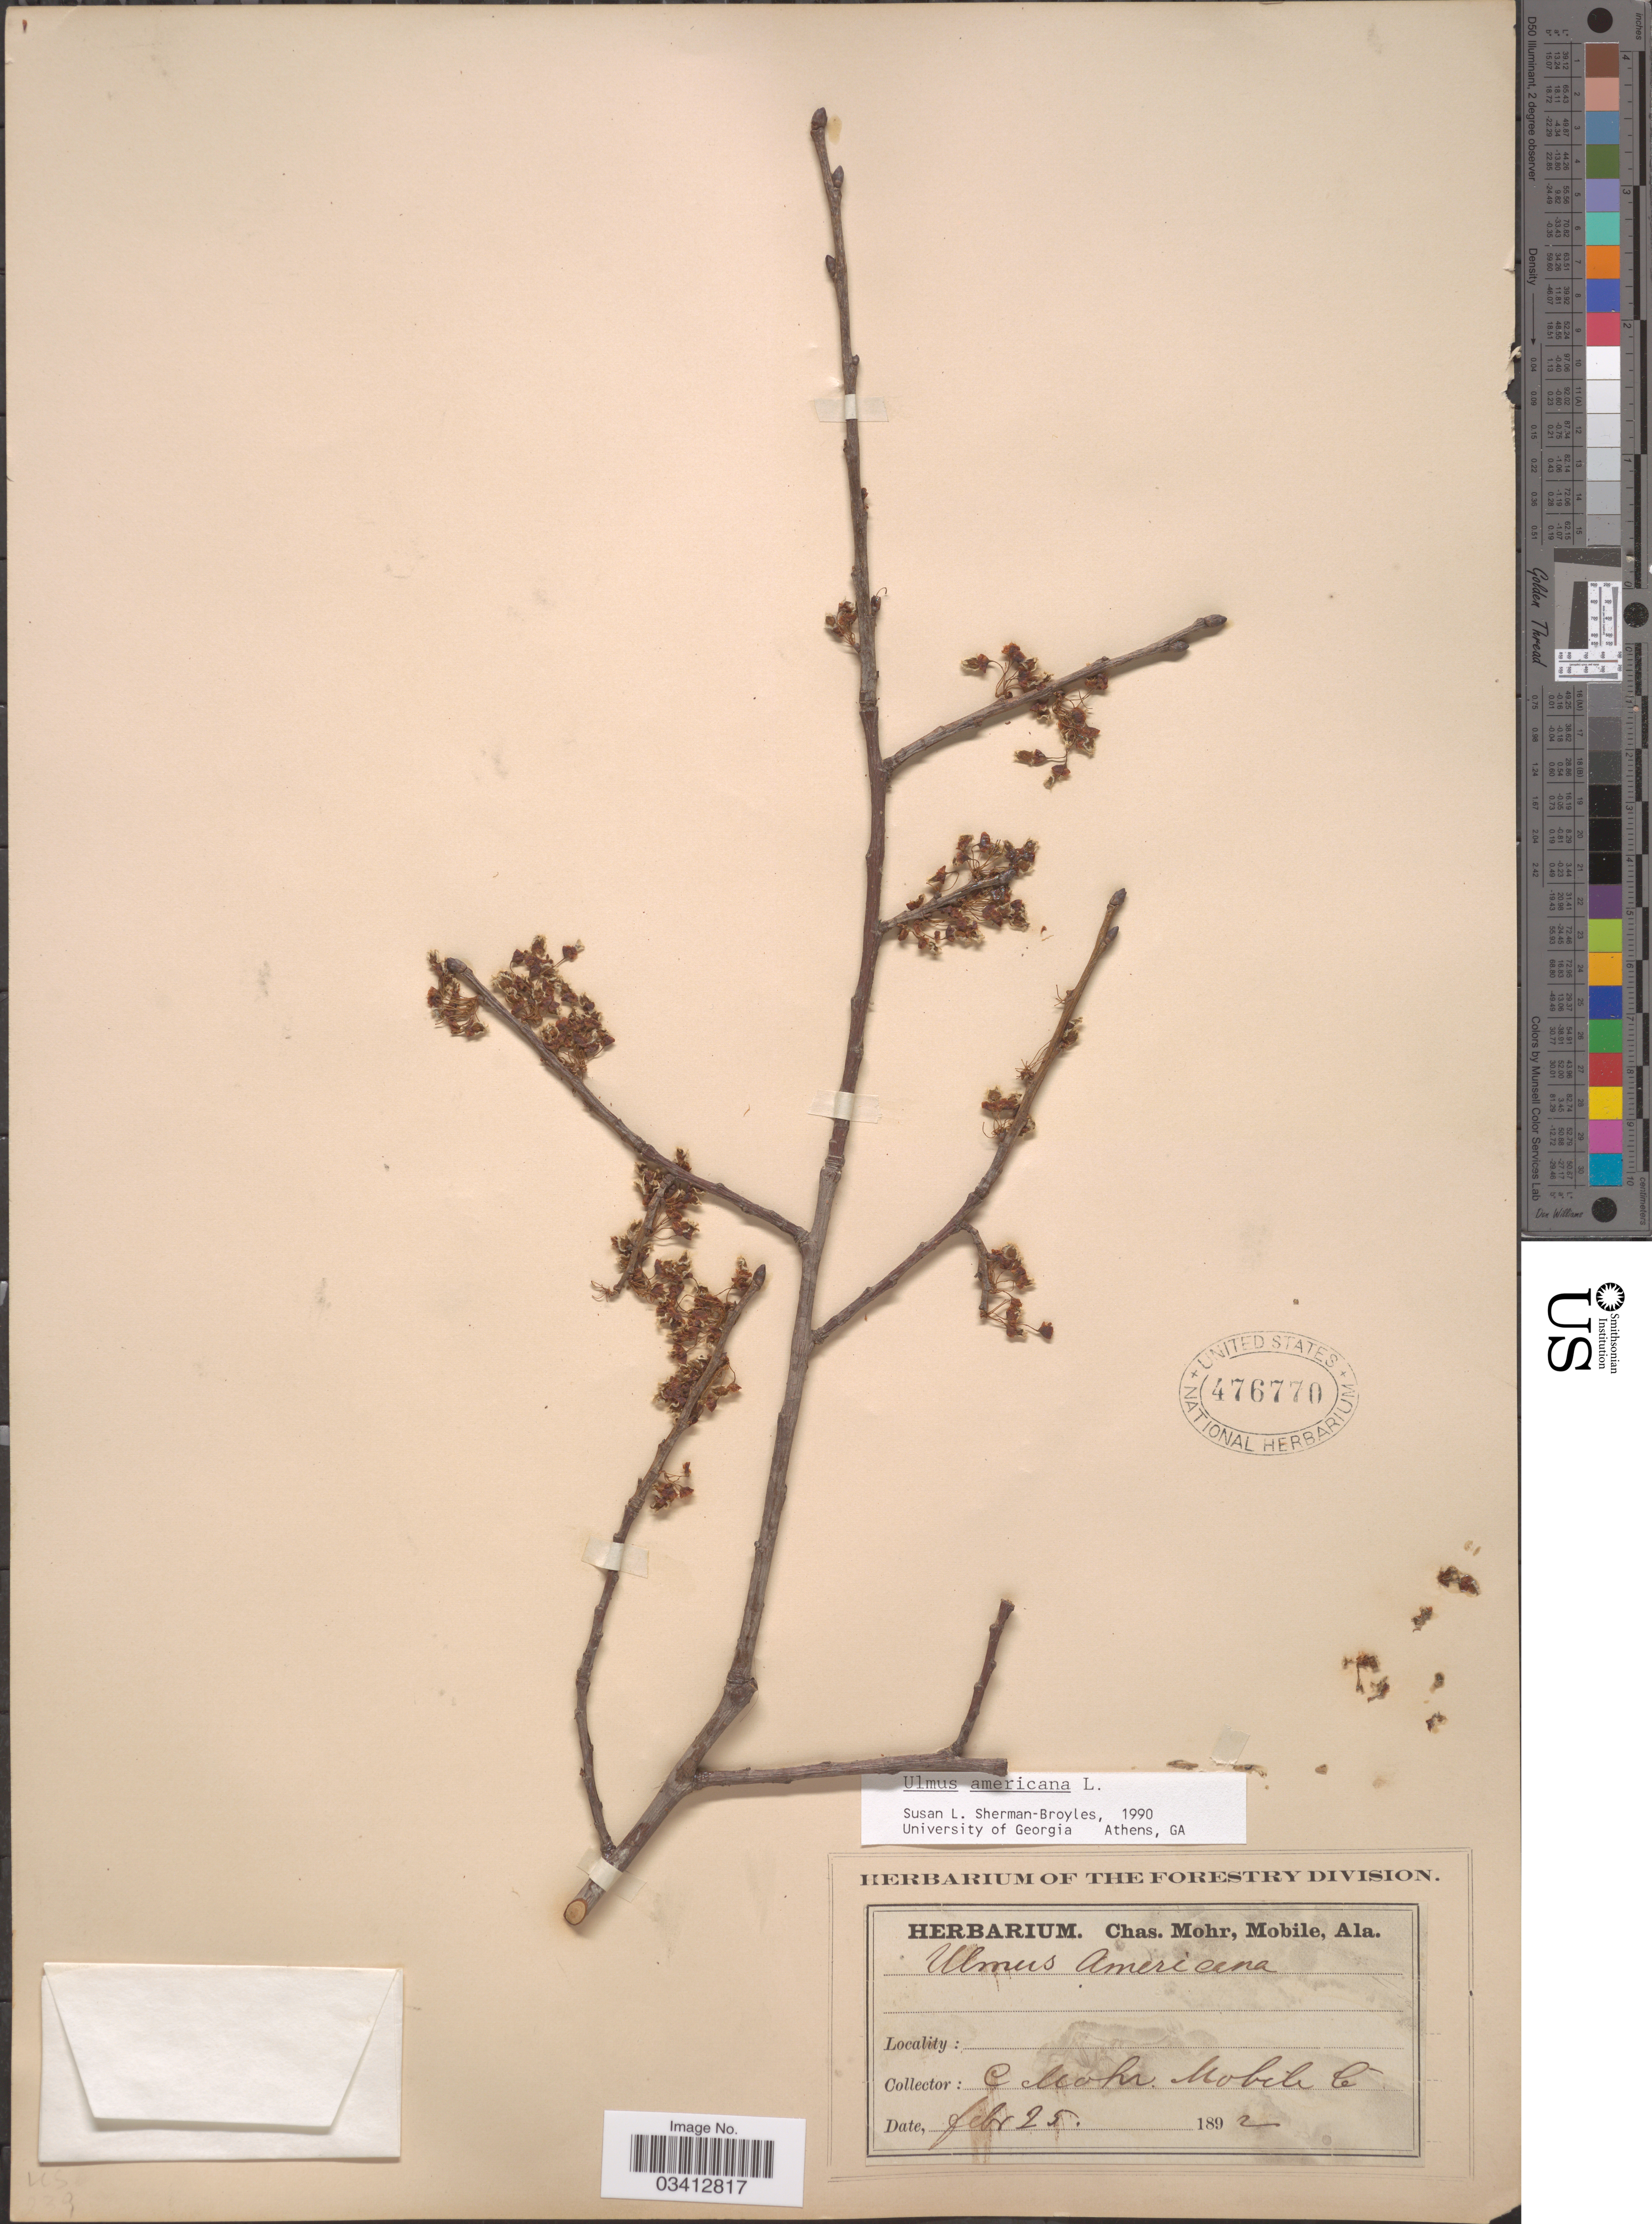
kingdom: Plantae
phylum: Tracheophyta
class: Magnoliopsida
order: Rosales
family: Ulmaceae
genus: Ulmus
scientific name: Ulmus americana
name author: L.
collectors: Mohr, C. T. (herbarium)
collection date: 1892-02-25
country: United States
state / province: Alabama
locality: Mobile Co.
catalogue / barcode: US 476770